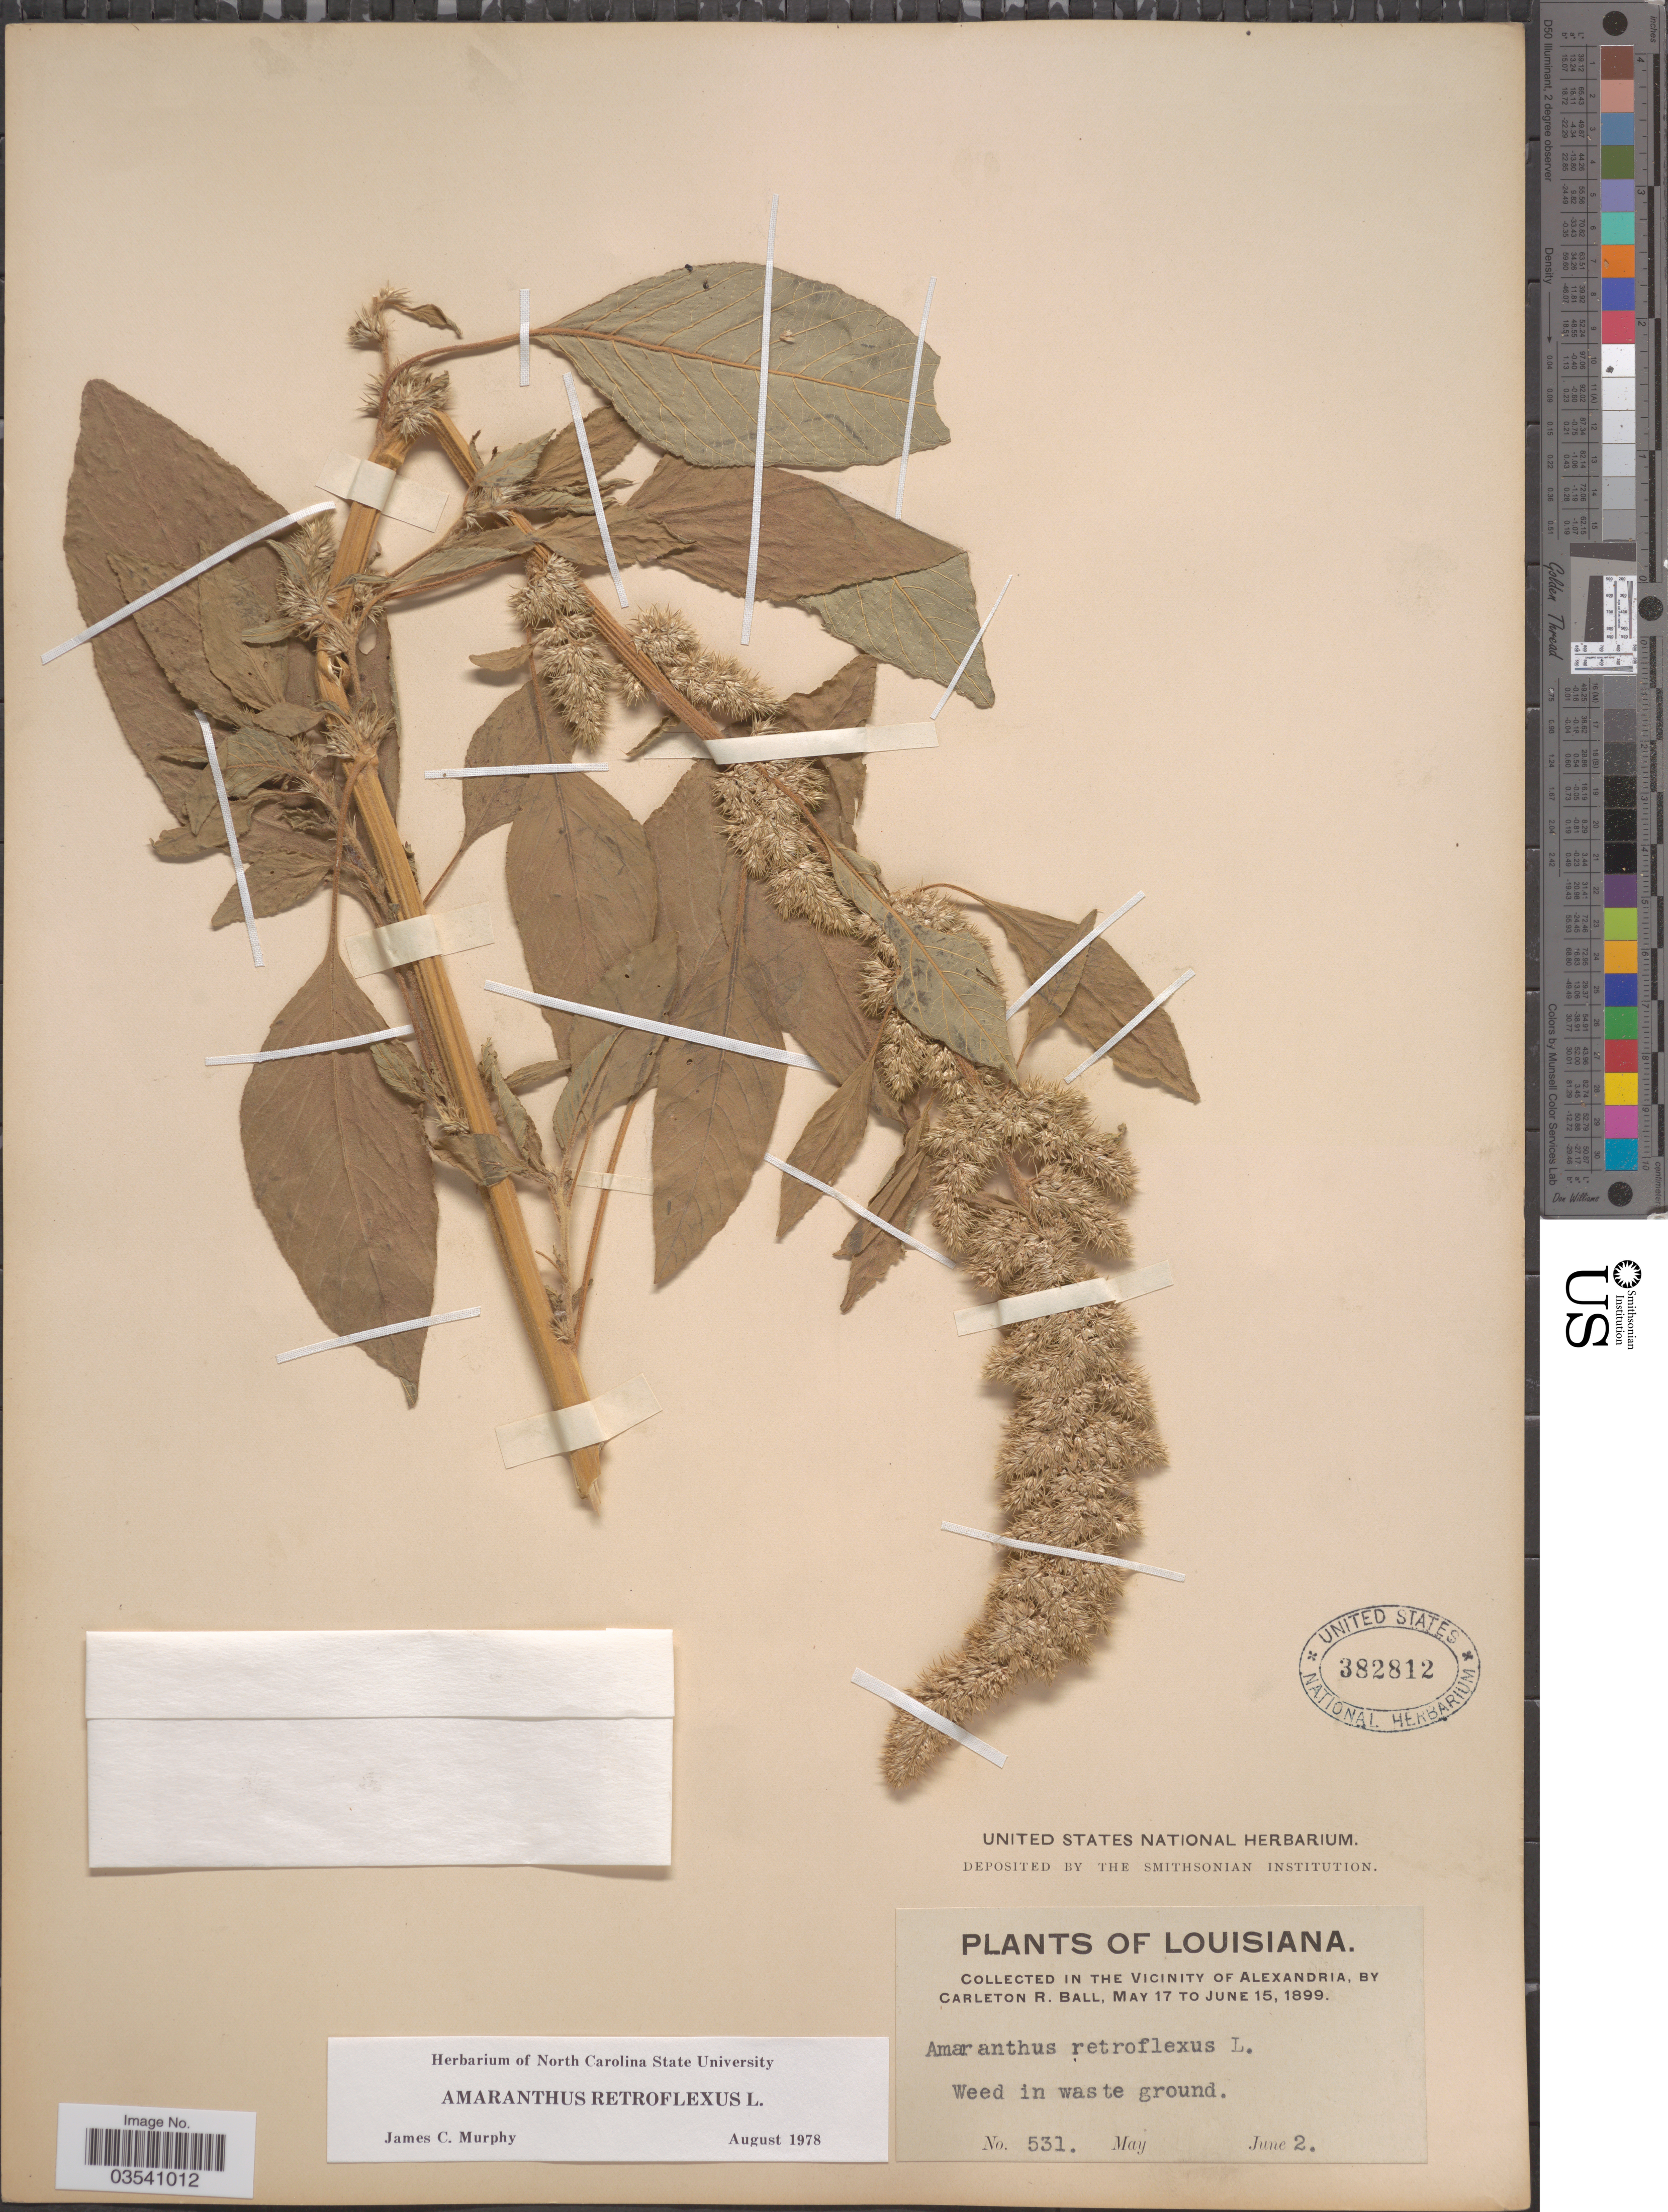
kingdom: Plantae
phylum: Tracheophyta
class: Magnoliopsida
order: Caryophyllales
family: Amaranthaceae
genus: Amaranthus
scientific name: Amaranthus retroflexus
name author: L.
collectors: C. R. Ball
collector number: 531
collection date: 1899-06-02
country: United States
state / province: Louisiana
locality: In the Vicinity of Alexandria.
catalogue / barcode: US 382812